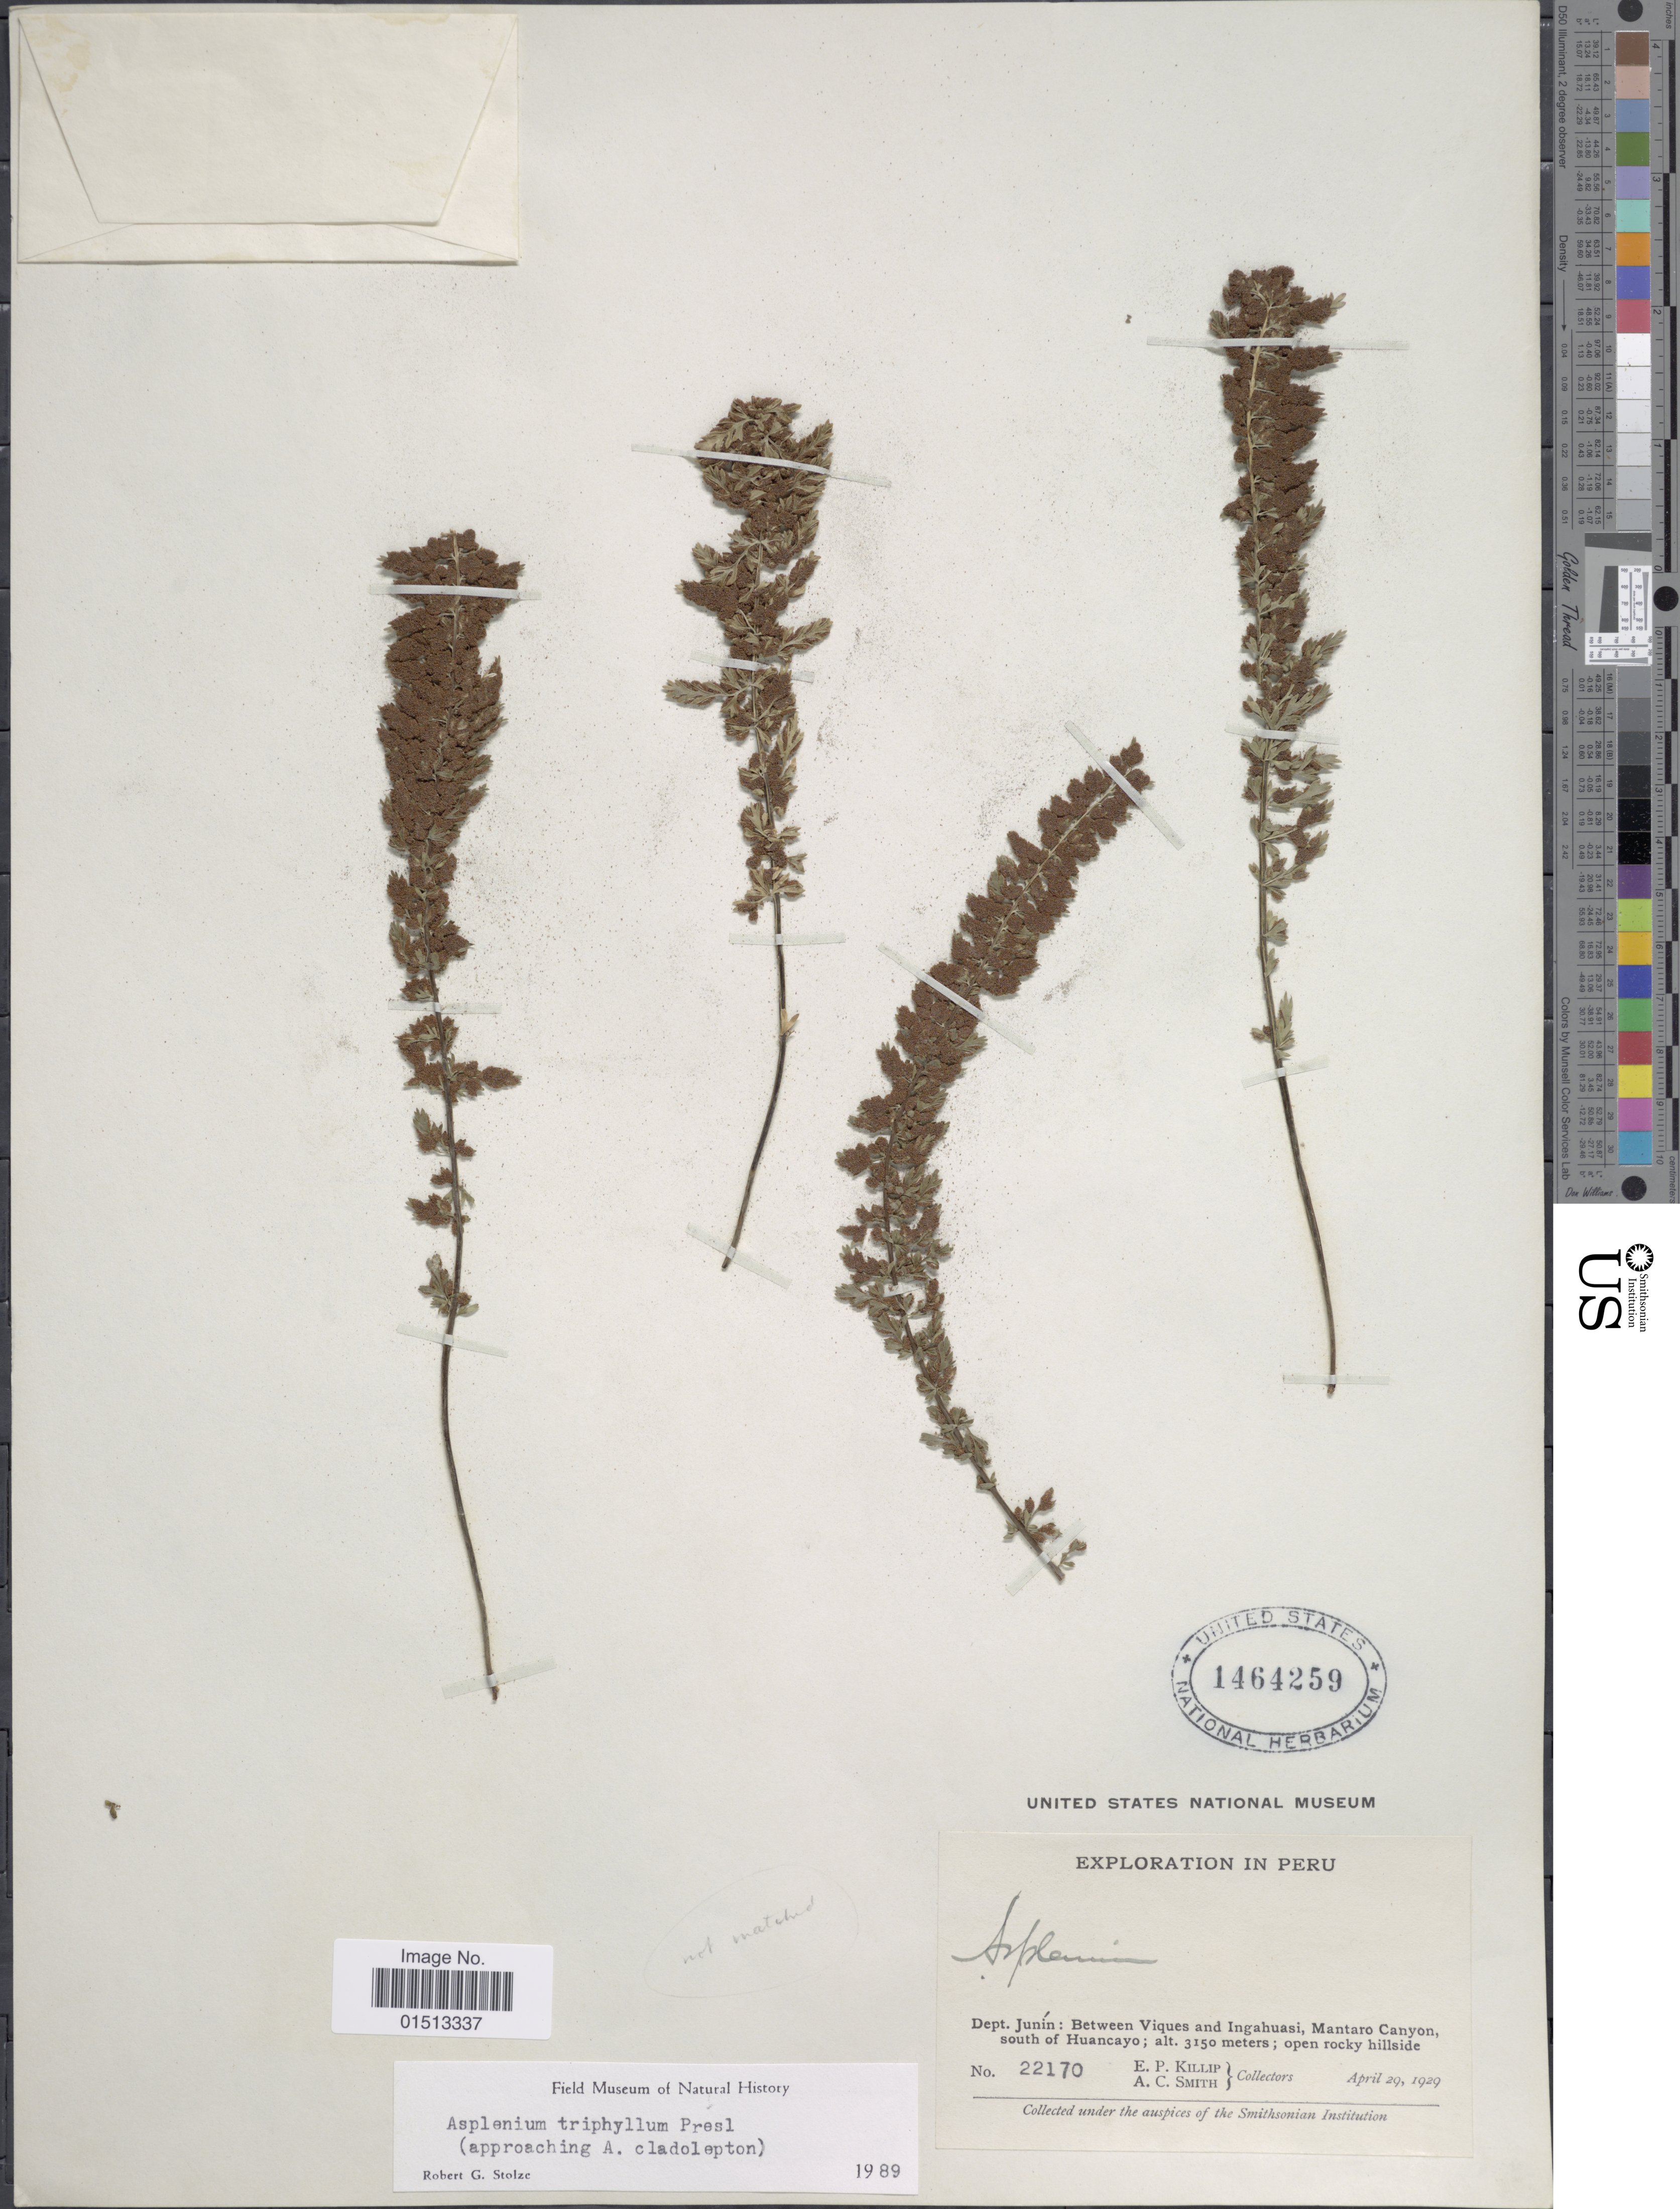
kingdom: Plantae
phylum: Tracheophyta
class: Polypodiopsida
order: Polypodiales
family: Aspleniaceae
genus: Asplenium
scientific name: Asplenium triphyllum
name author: C. Presl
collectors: E. P. Killip & A. C. Smith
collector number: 22170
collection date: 1929-04-29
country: Peru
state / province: Junín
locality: Between Viques and Ingahuasi, Mantaro Canyon, south of Huancayo, open rocky hillside.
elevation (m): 3150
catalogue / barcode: US 1464259